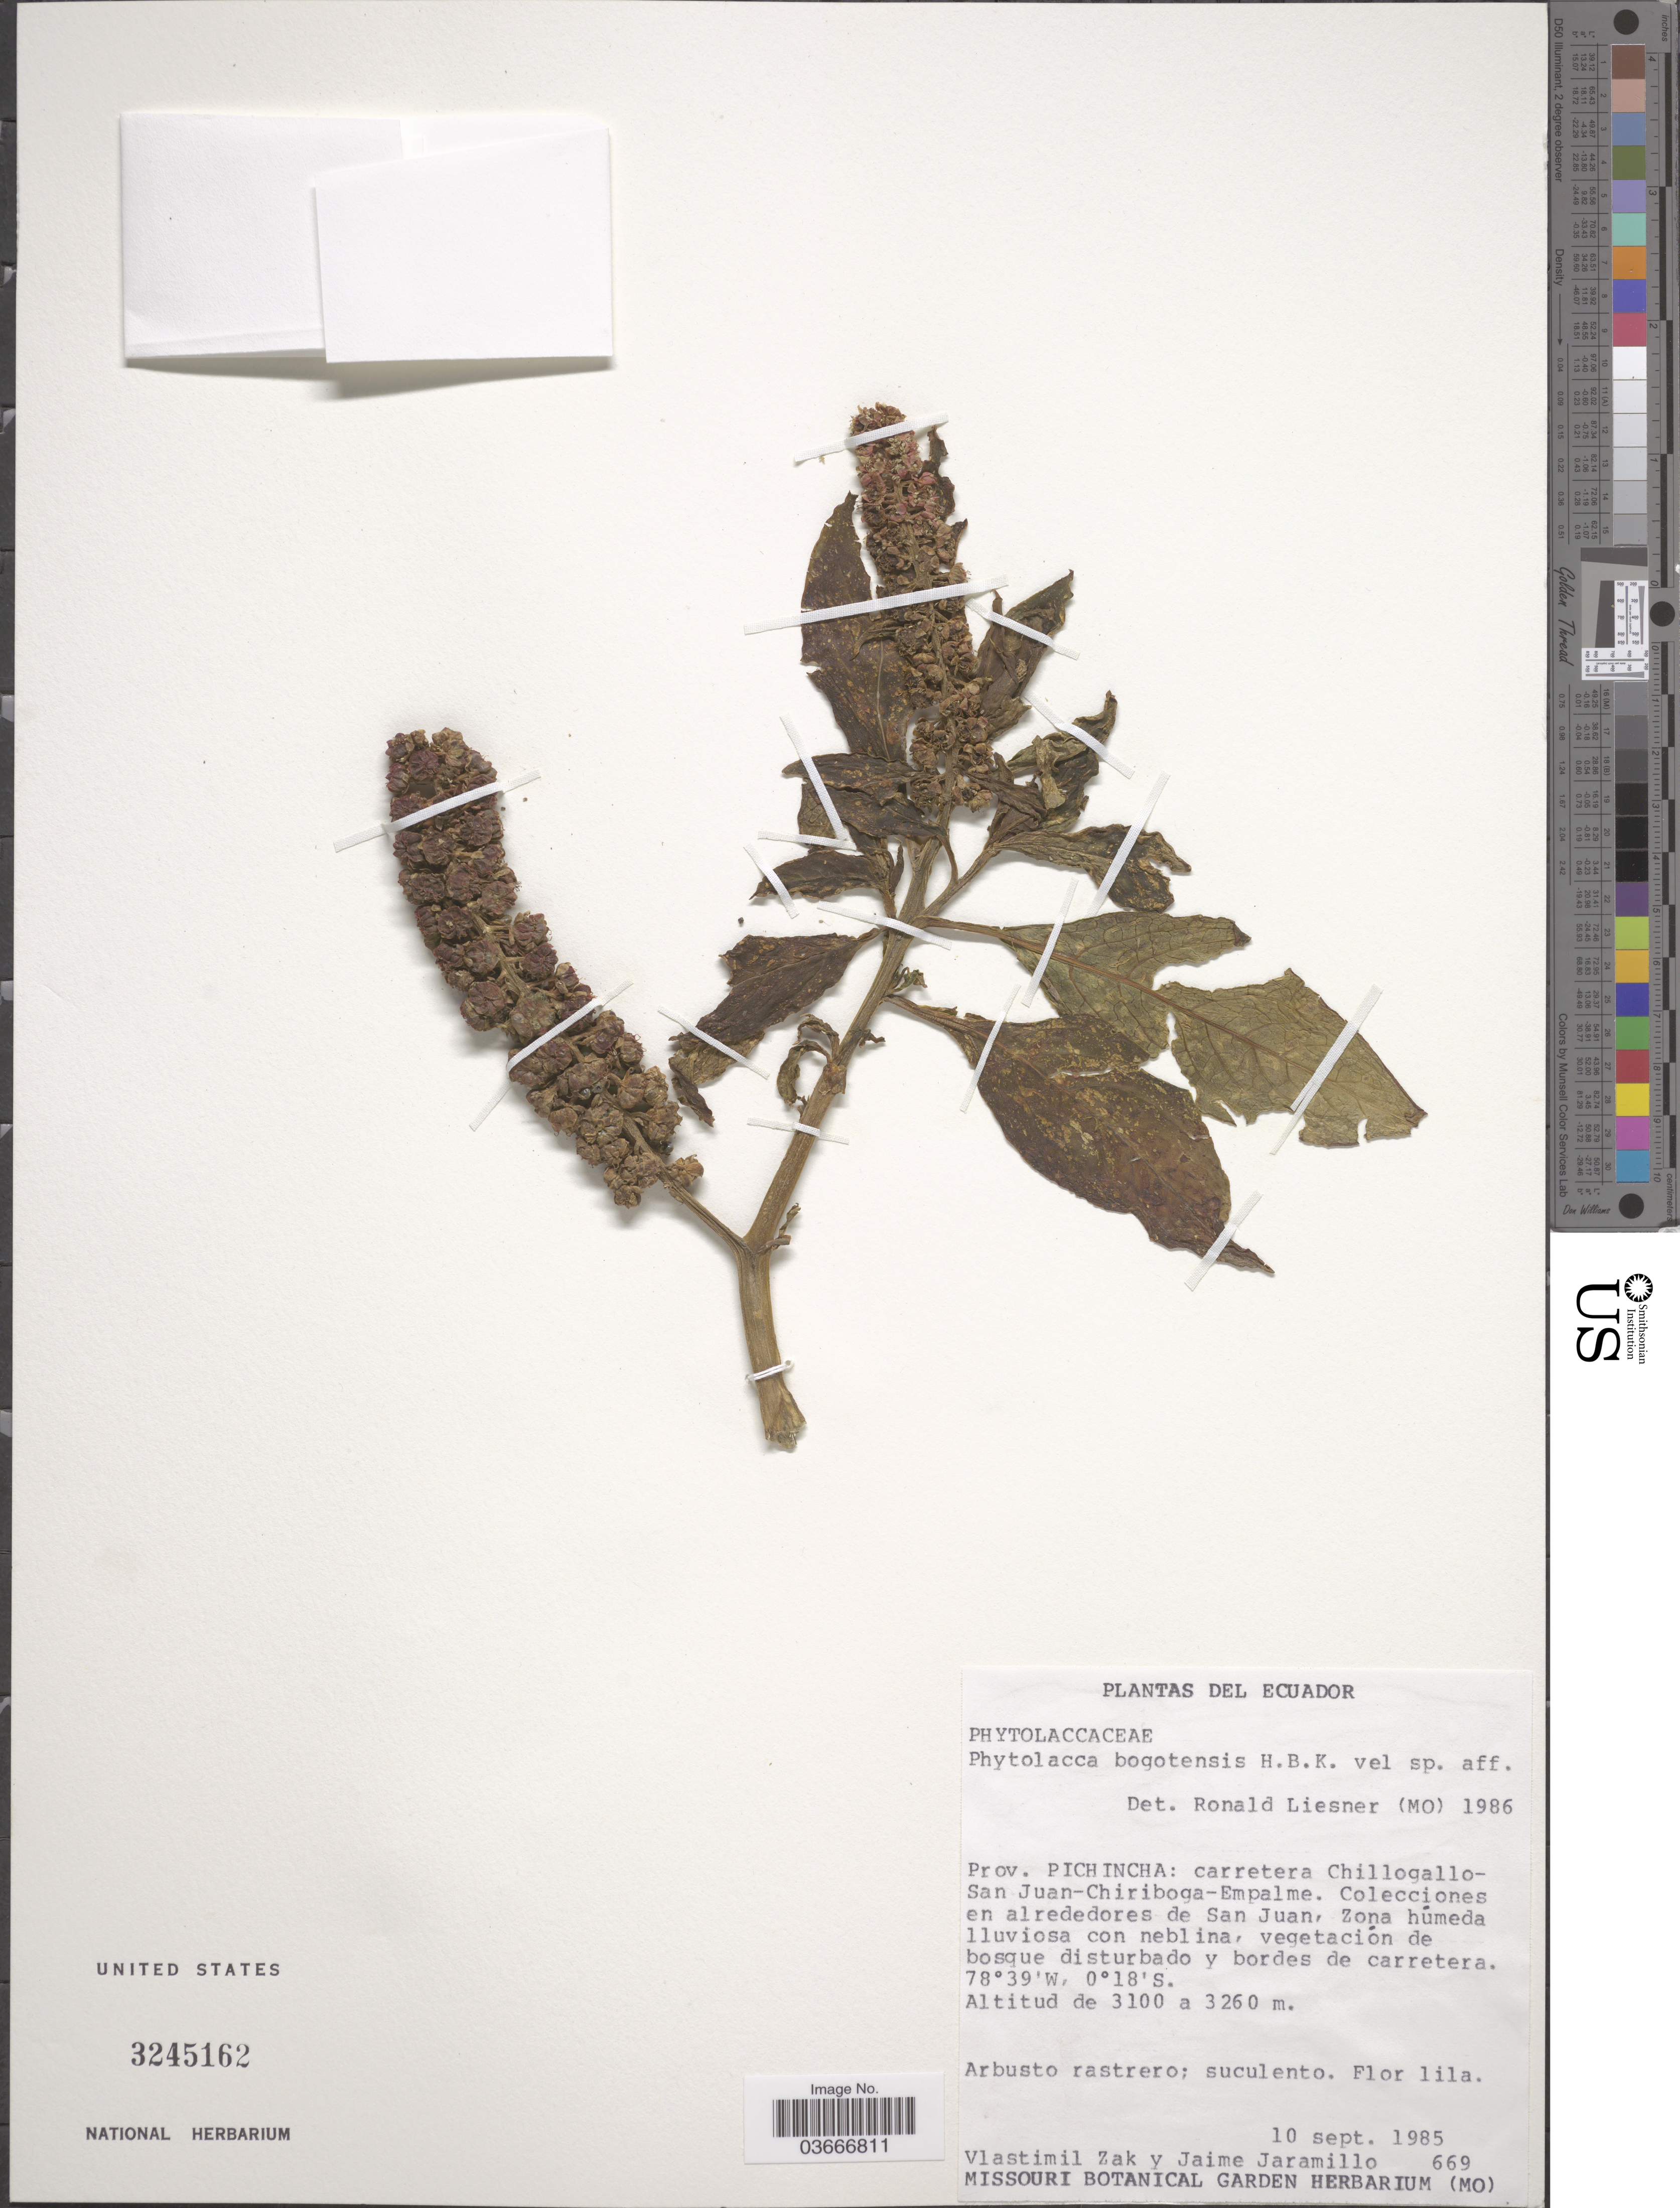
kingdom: Plantae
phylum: Tracheophyta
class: Magnoliopsida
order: Caryophyllales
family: Phytolaccaceae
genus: Phytolacca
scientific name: Phytolacca bogotensis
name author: Kunth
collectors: V. Zak & J. Jaramillo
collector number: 669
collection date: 1985-09-10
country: Ecuador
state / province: Pichincha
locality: Carretera Chillogallo-San Juan-Chiriboga-Empalme. Colecciones en alrededores de San Juan, Zona húmeda lluviosa con neblina.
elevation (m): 3260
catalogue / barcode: US 3245162